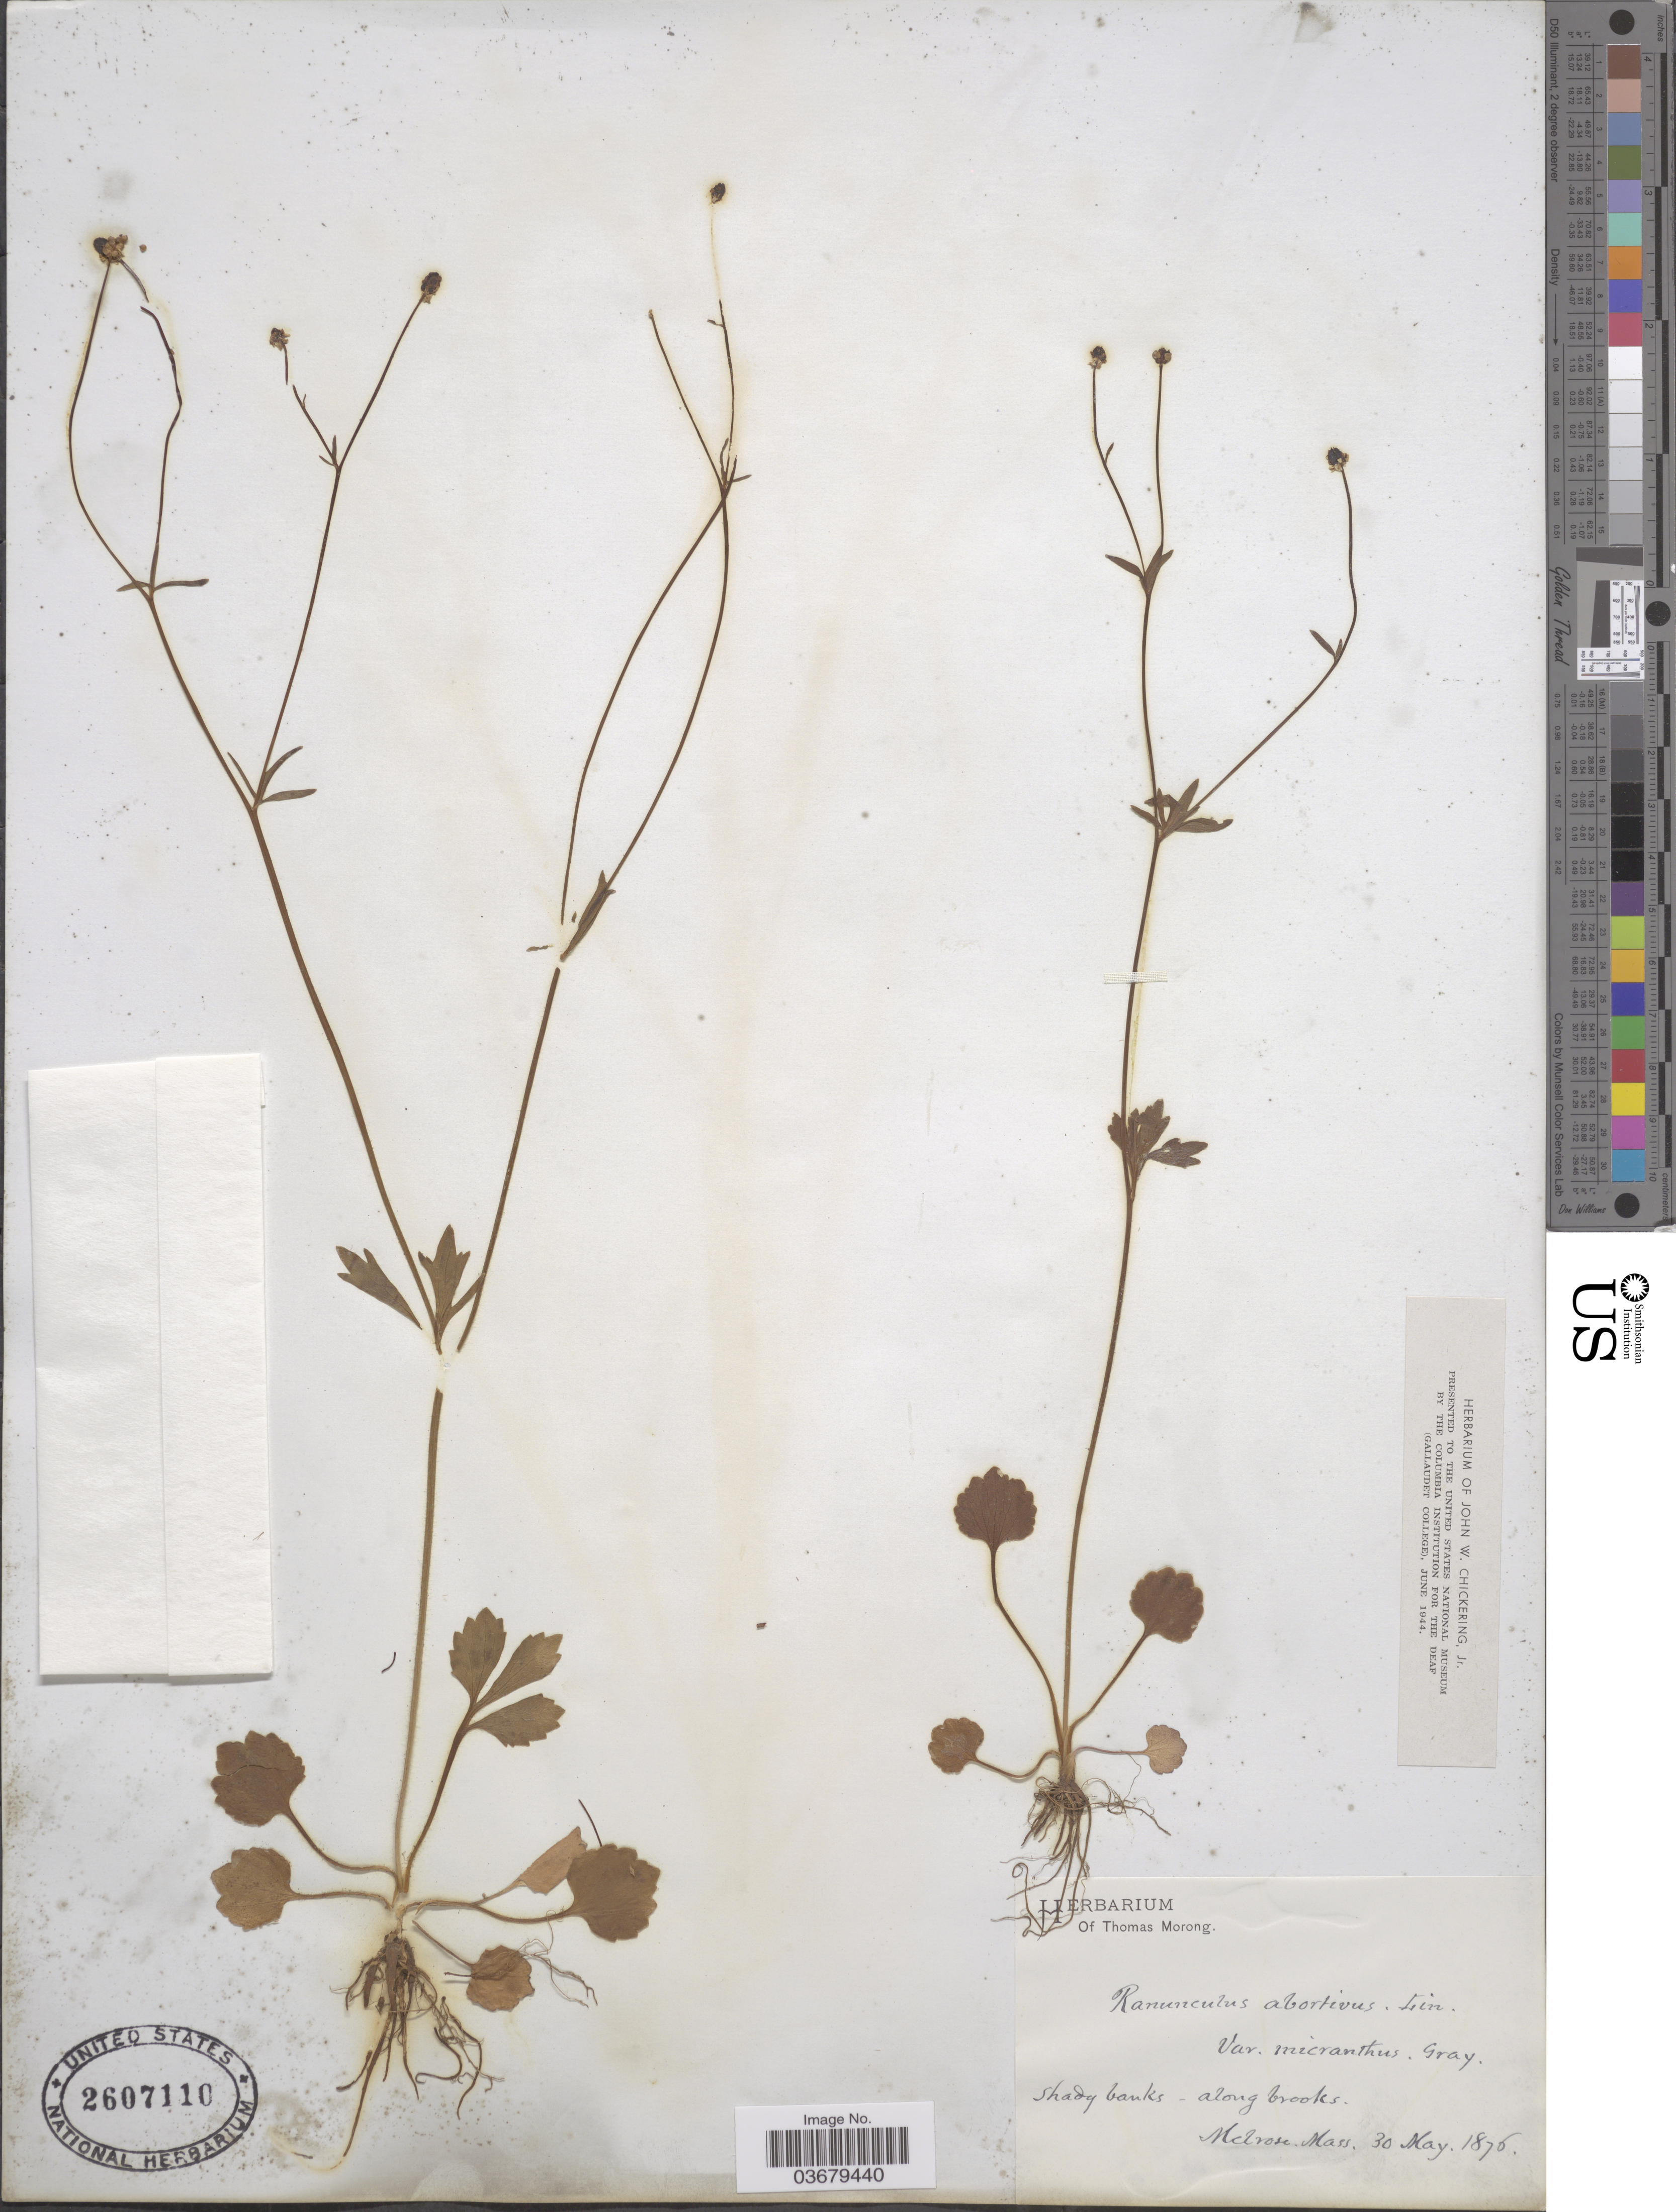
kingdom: Plantae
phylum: Tracheophyta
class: Magnoliopsida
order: Ranunculales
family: Ranunculaceae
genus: Ranunculus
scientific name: Ranunculus abortivus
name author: L.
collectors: ex Herb. T. Morong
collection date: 1876-05-30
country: United States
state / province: Massachusetts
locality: Melrose.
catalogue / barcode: US 2607110